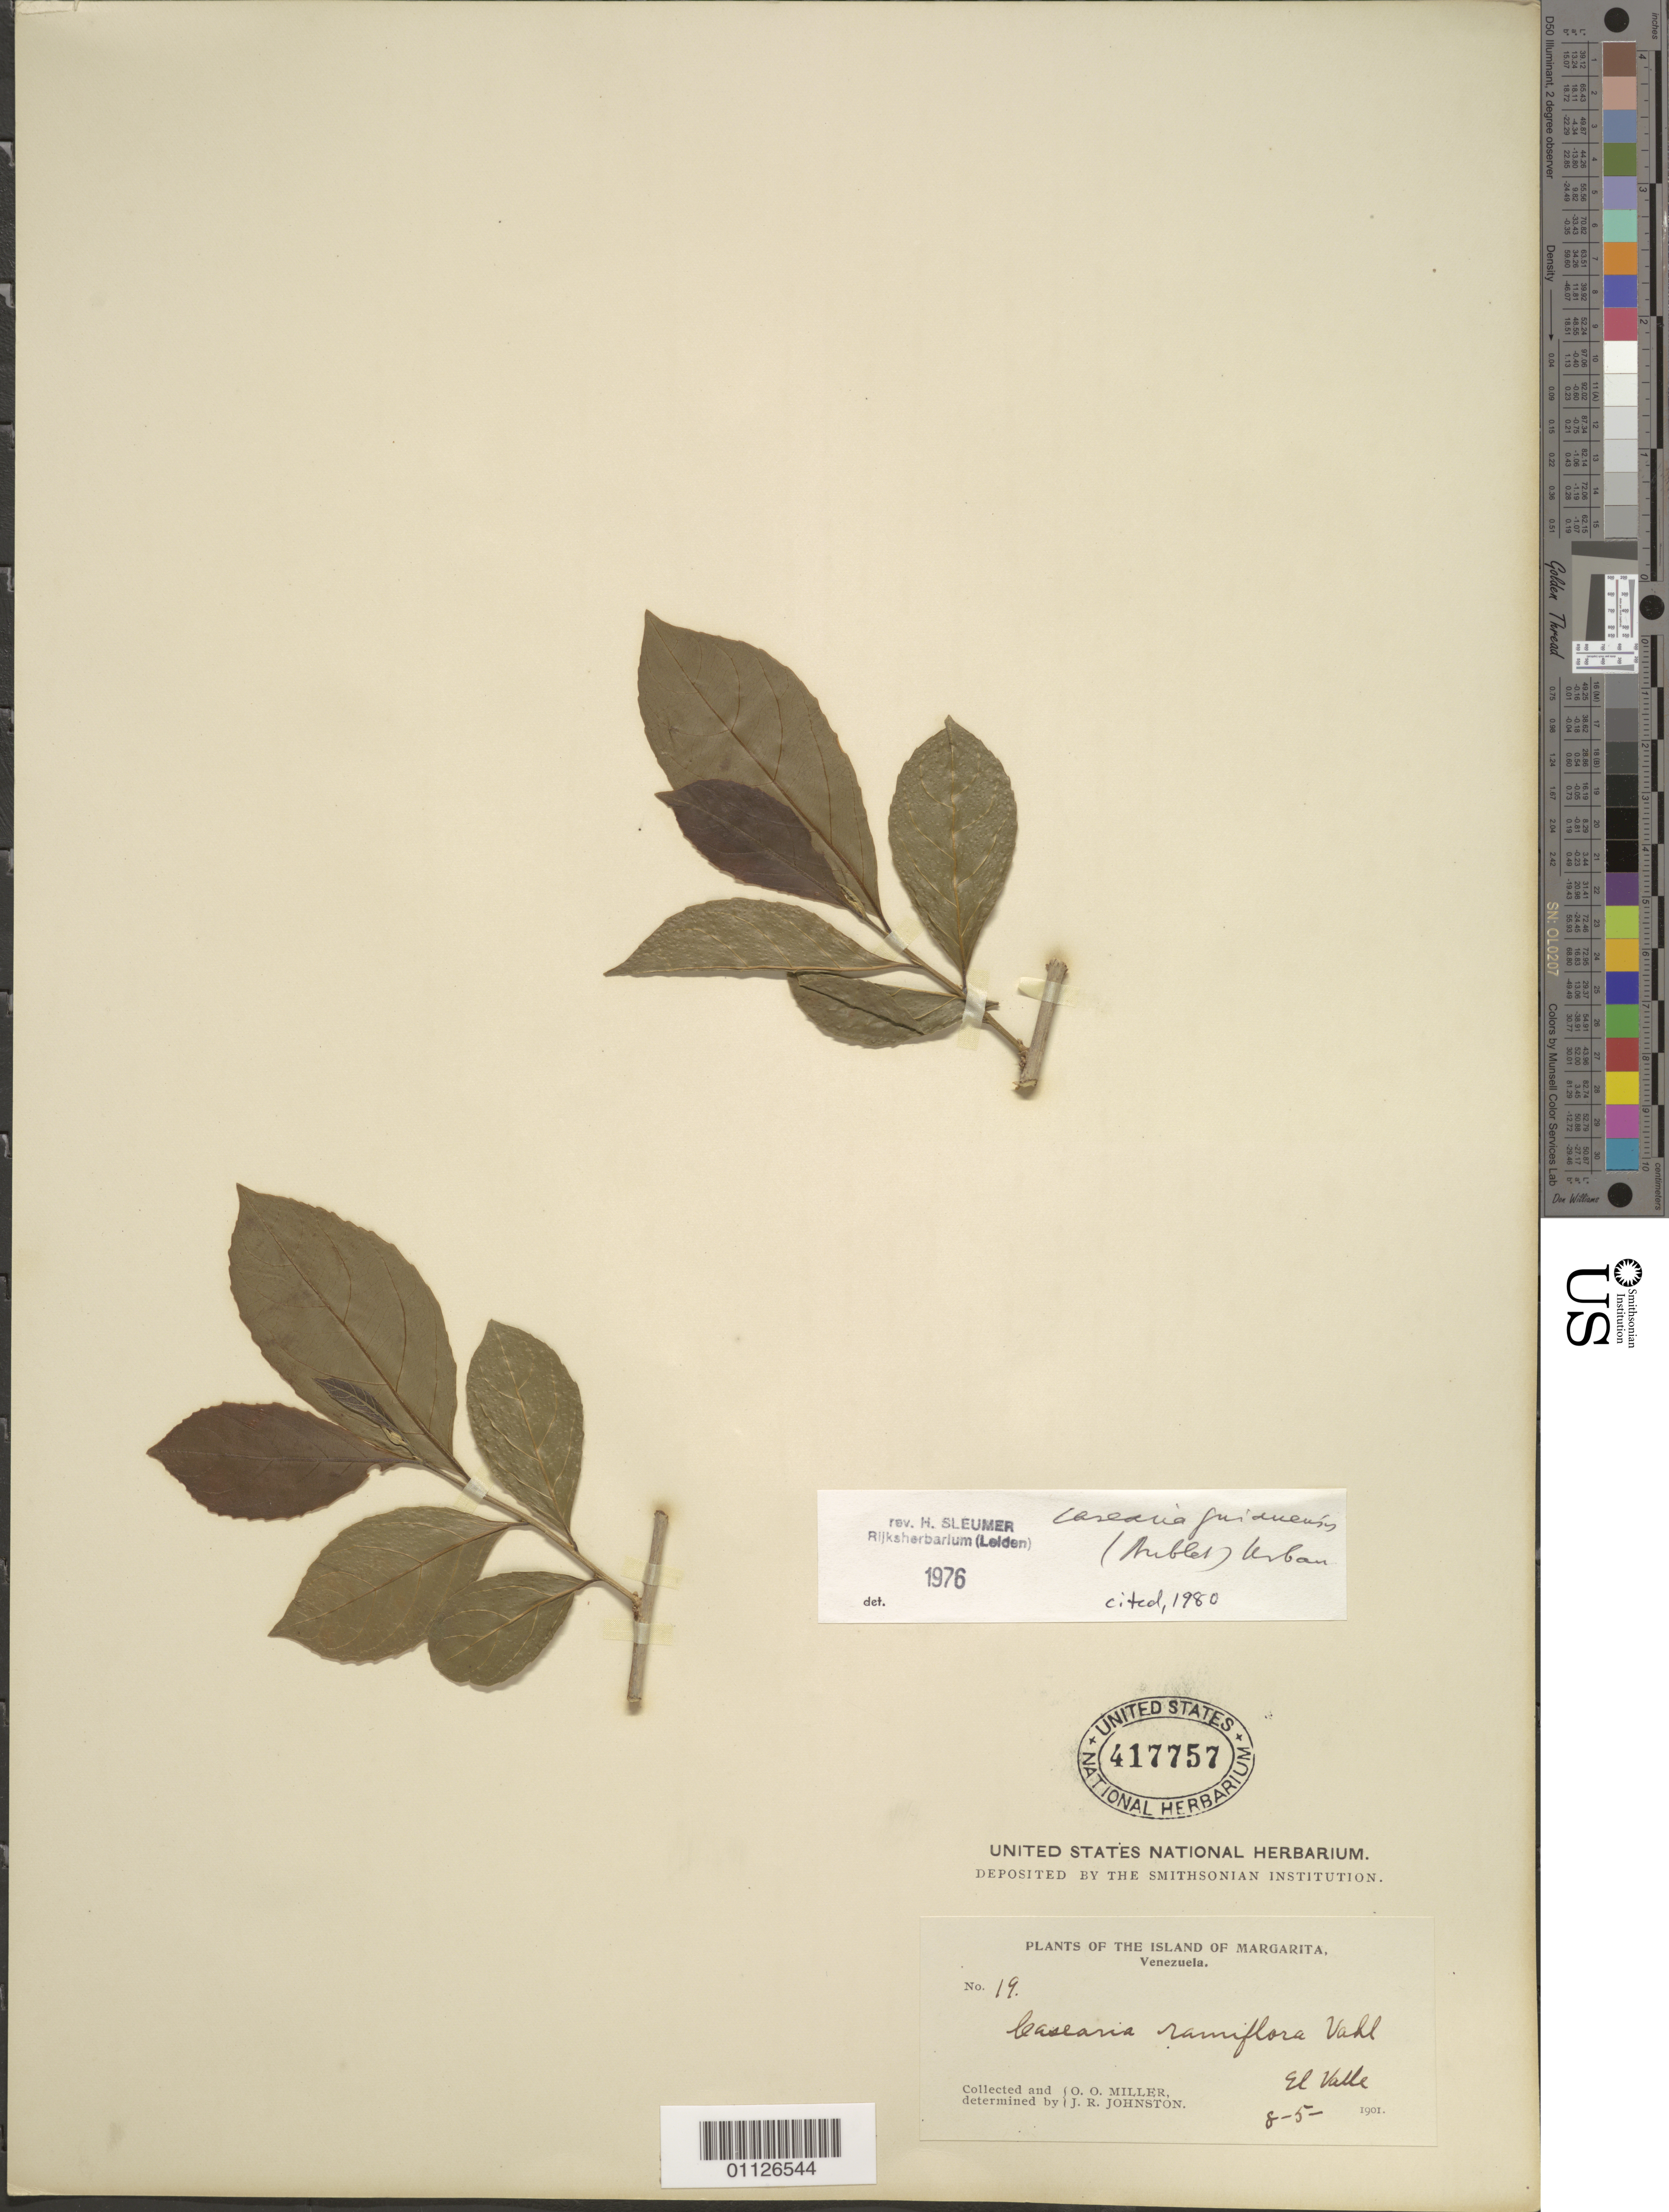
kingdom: Plantae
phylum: Tracheophyta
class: Magnoliopsida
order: Malpighiales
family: Salicaceae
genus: Casearia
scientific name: Casearia guianensis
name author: (Aubl.) Urb.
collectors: O. O. Miller & J. Johnston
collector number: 19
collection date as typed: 05 Aug 1901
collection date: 1901-08-05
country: Venezuela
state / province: Nueva Esparta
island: Margarita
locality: El Valle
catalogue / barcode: US 417757